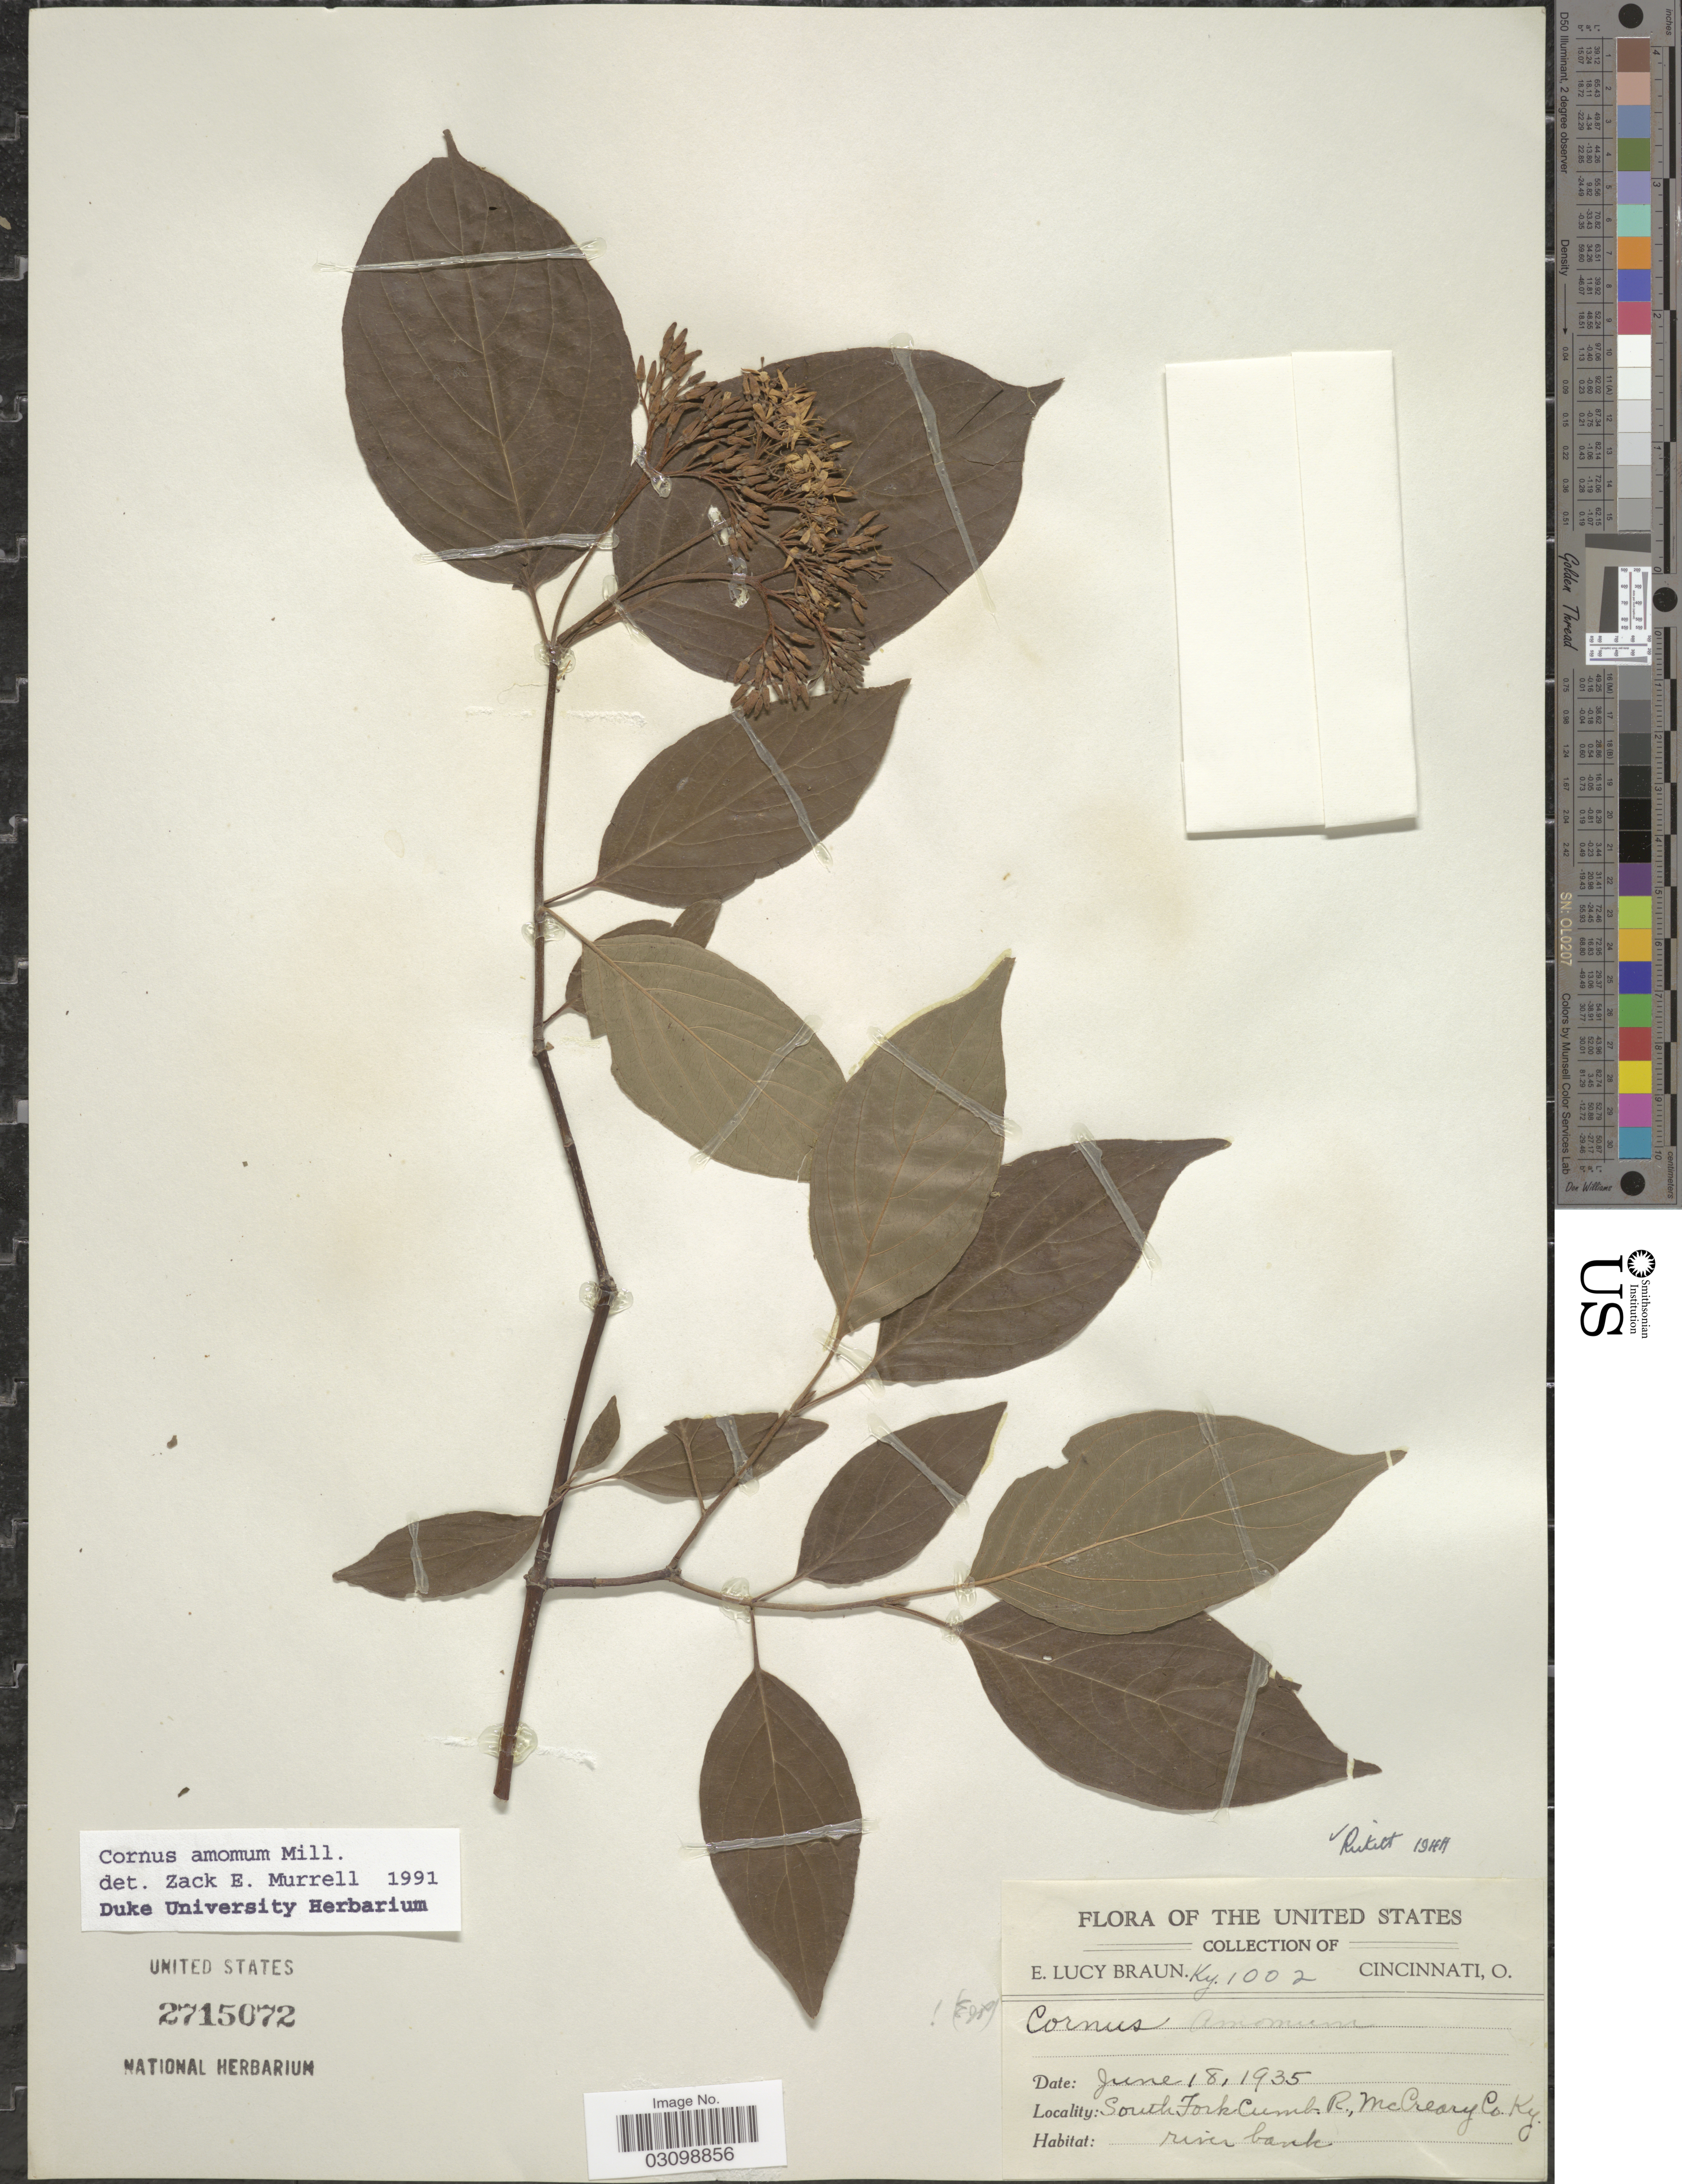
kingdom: Plantae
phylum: Tracheophyta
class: Magnoliopsida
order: Cornales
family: Cornaceae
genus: Cornus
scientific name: Cornus amomum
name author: Mill.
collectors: E. L. Braun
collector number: Ky.1002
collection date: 1935-06-18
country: United States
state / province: Kentucky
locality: South Fork Cumb. R., McCreary Co. Ky.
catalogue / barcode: US 2715072